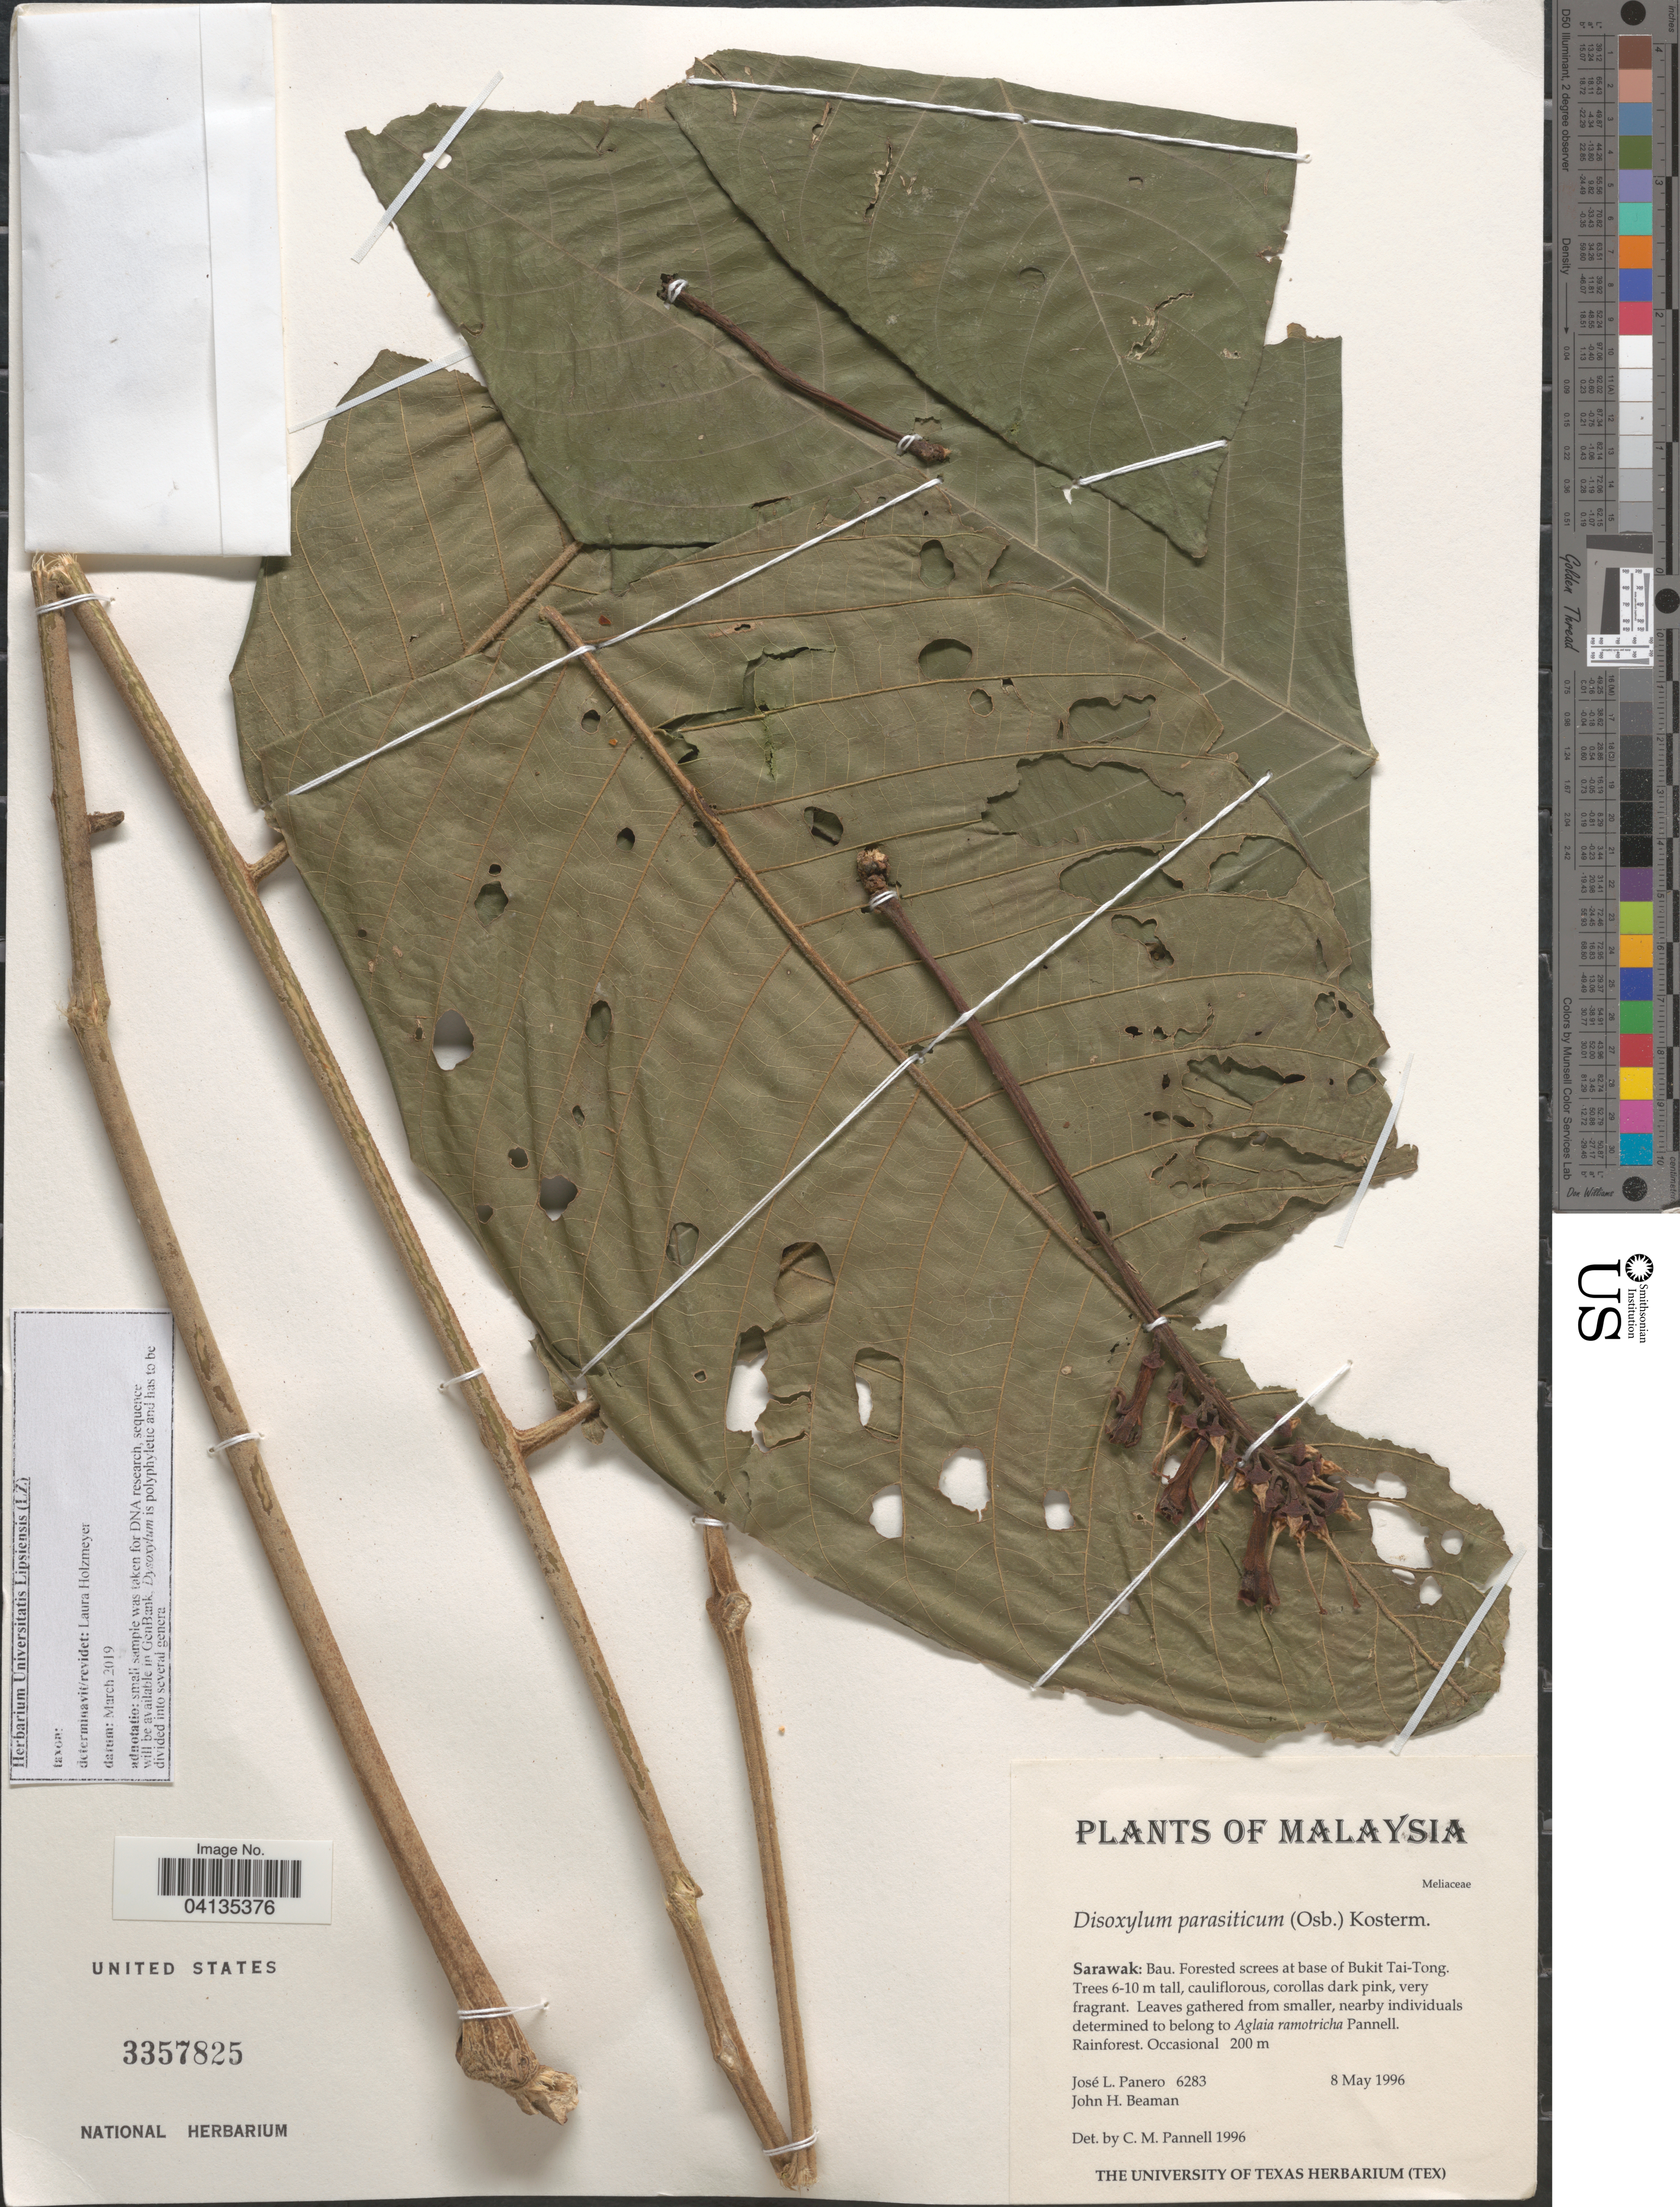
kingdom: Plantae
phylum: Tracheophyta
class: Magnoliopsida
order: Sapindales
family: Meliaceae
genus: Epicharis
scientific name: Epicharis parasitica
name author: (Osbeck) Mabb.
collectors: J. L. Panero & J. H. Beaman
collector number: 6283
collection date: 1996-05-08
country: Malaysia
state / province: Sarawak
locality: Bau. Forested screes at base of Bukit Tai-Tong.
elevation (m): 200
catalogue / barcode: US 3357825